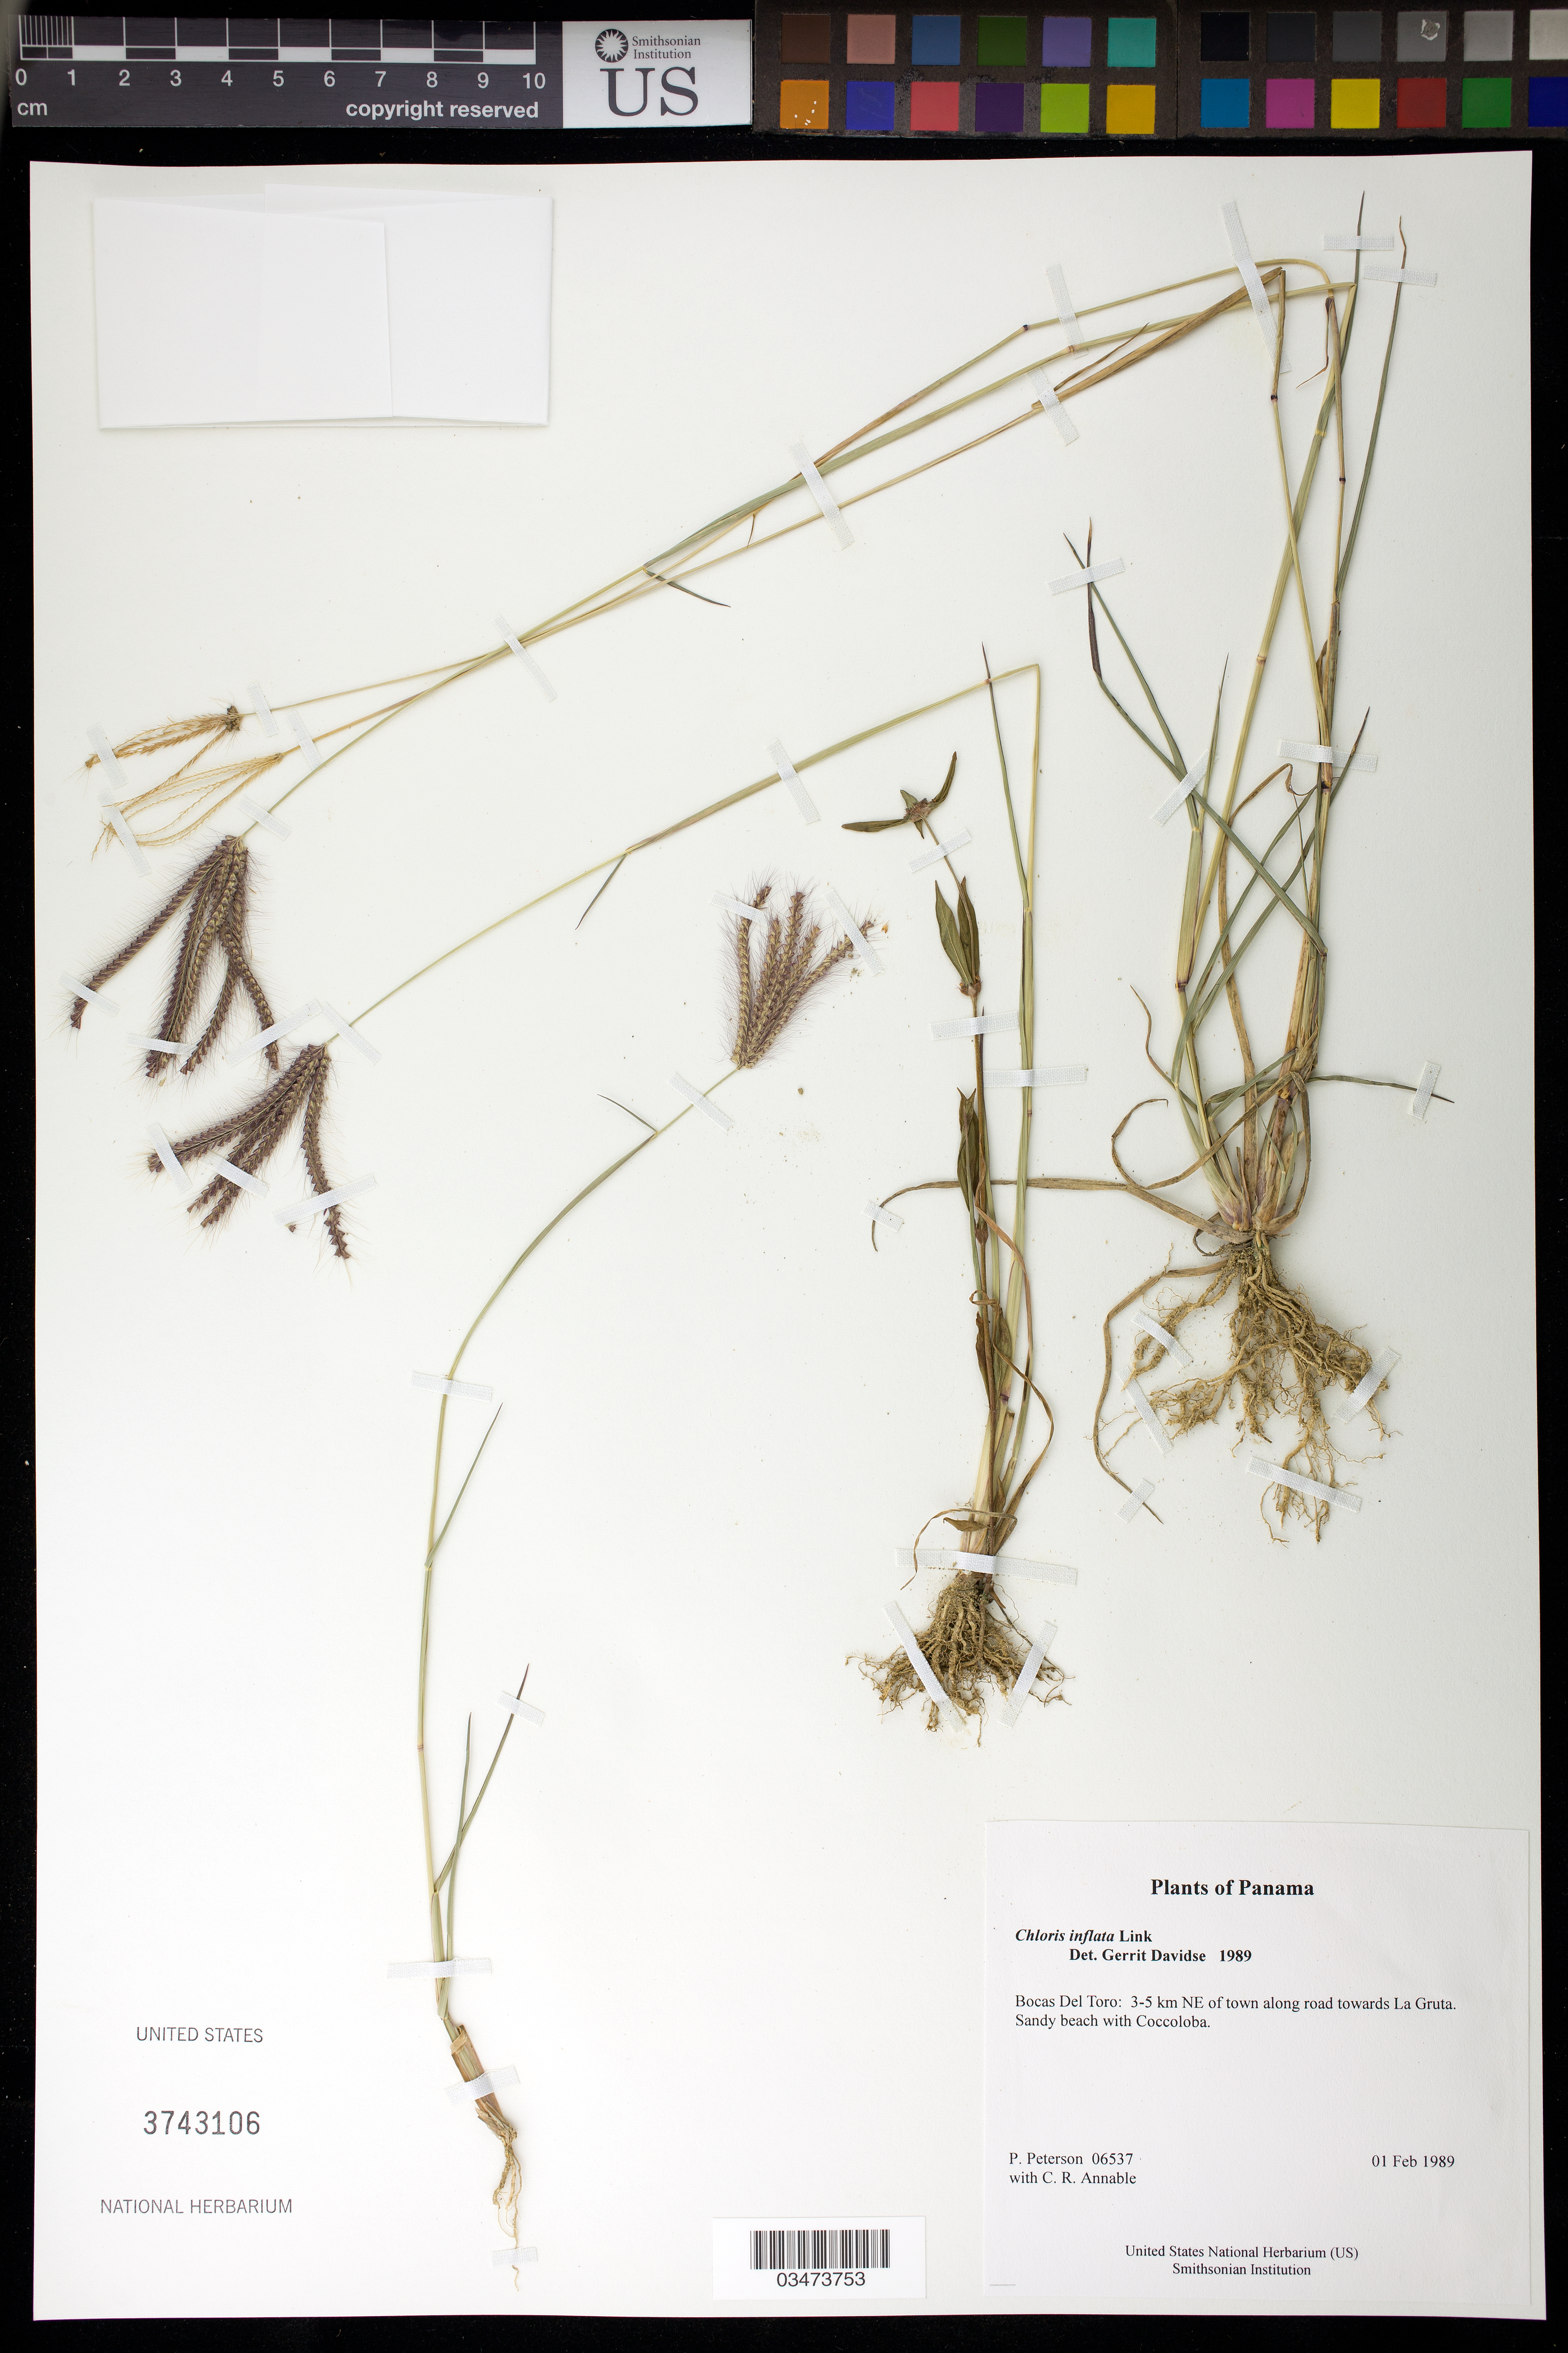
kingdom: Plantae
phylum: Tracheophyta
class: Liliopsida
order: Poales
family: Poaceae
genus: Chloris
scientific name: Chloris inflata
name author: Link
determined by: Davidse, Gerrit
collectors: P. M. Peterson & C. R. Annable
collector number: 06537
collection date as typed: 01 Feb 1989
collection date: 1989-02-01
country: Panama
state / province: Bocas del Toro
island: Colón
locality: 3-5 km NE of town along road towards La Gruta.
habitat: Sandy beach with Coccoloba.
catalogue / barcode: US 3743106